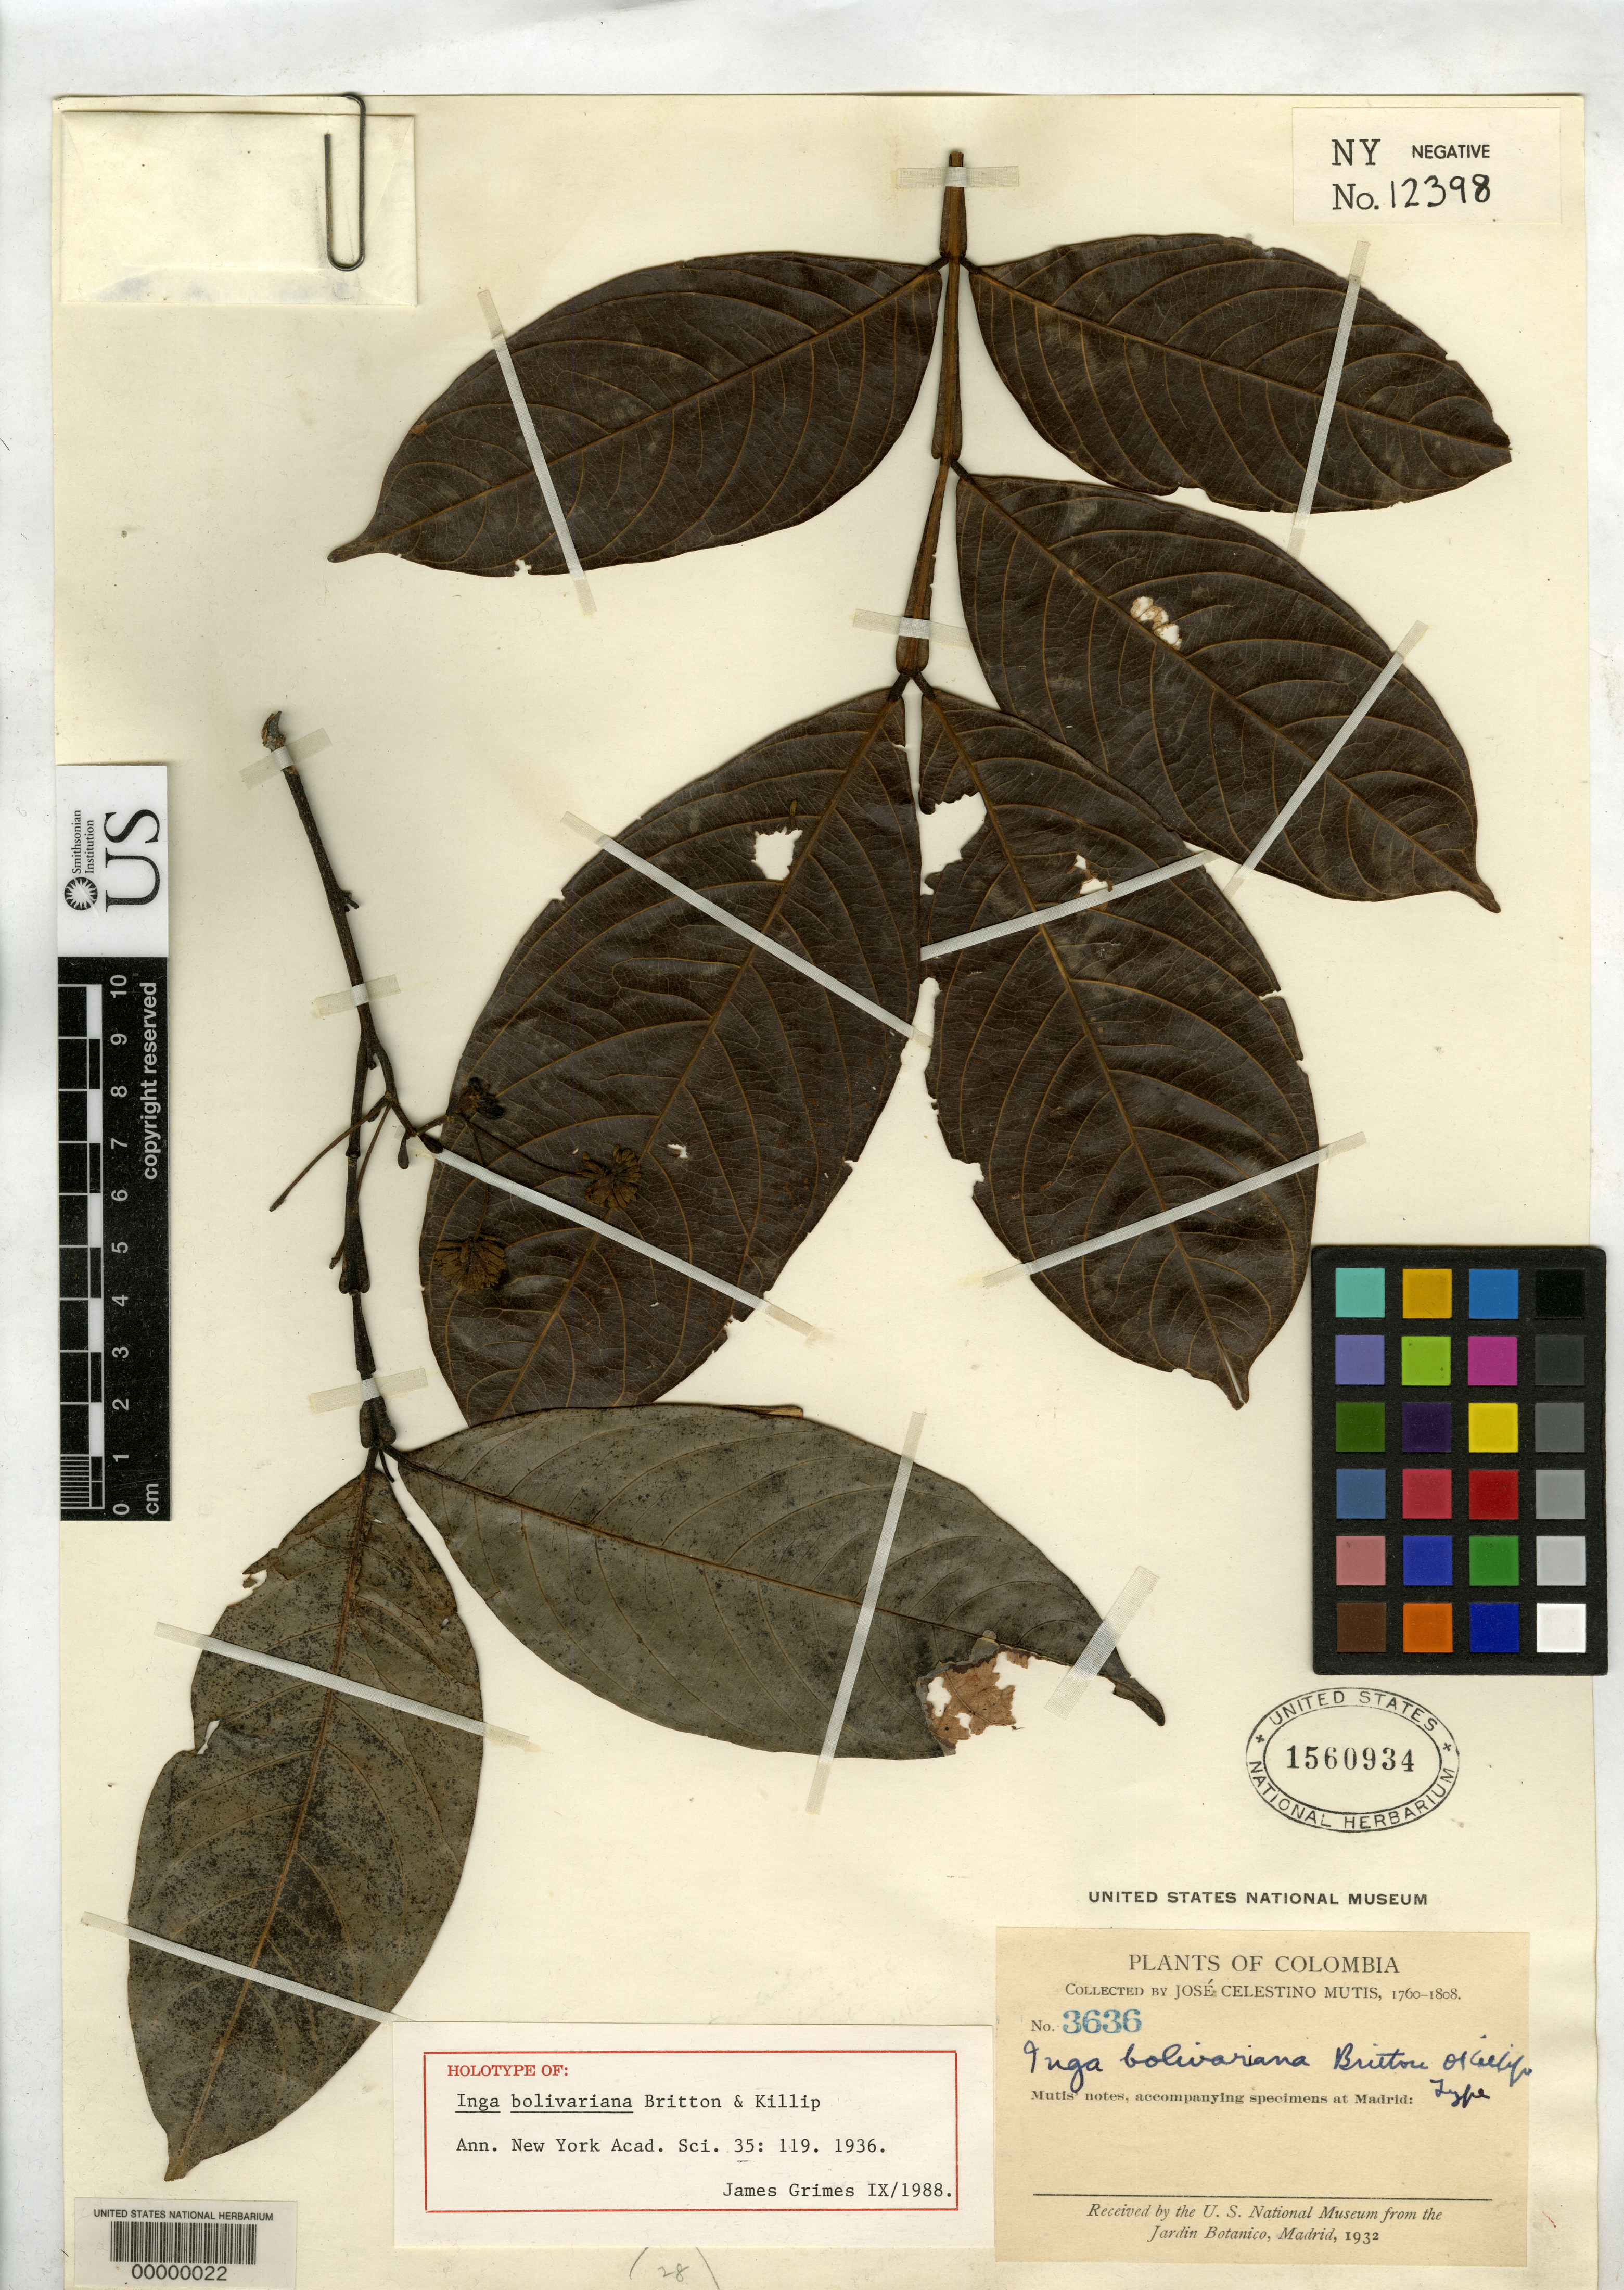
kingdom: Plantae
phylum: Tracheophyta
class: Magnoliopsida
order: Fabales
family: Fabaceae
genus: Inga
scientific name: Inga bolivariana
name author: Britton & Killip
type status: Holotype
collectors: J. C. B. Mutis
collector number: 3636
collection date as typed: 1760 to -- --- 1808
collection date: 1760/1808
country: Colombia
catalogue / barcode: US 1560934